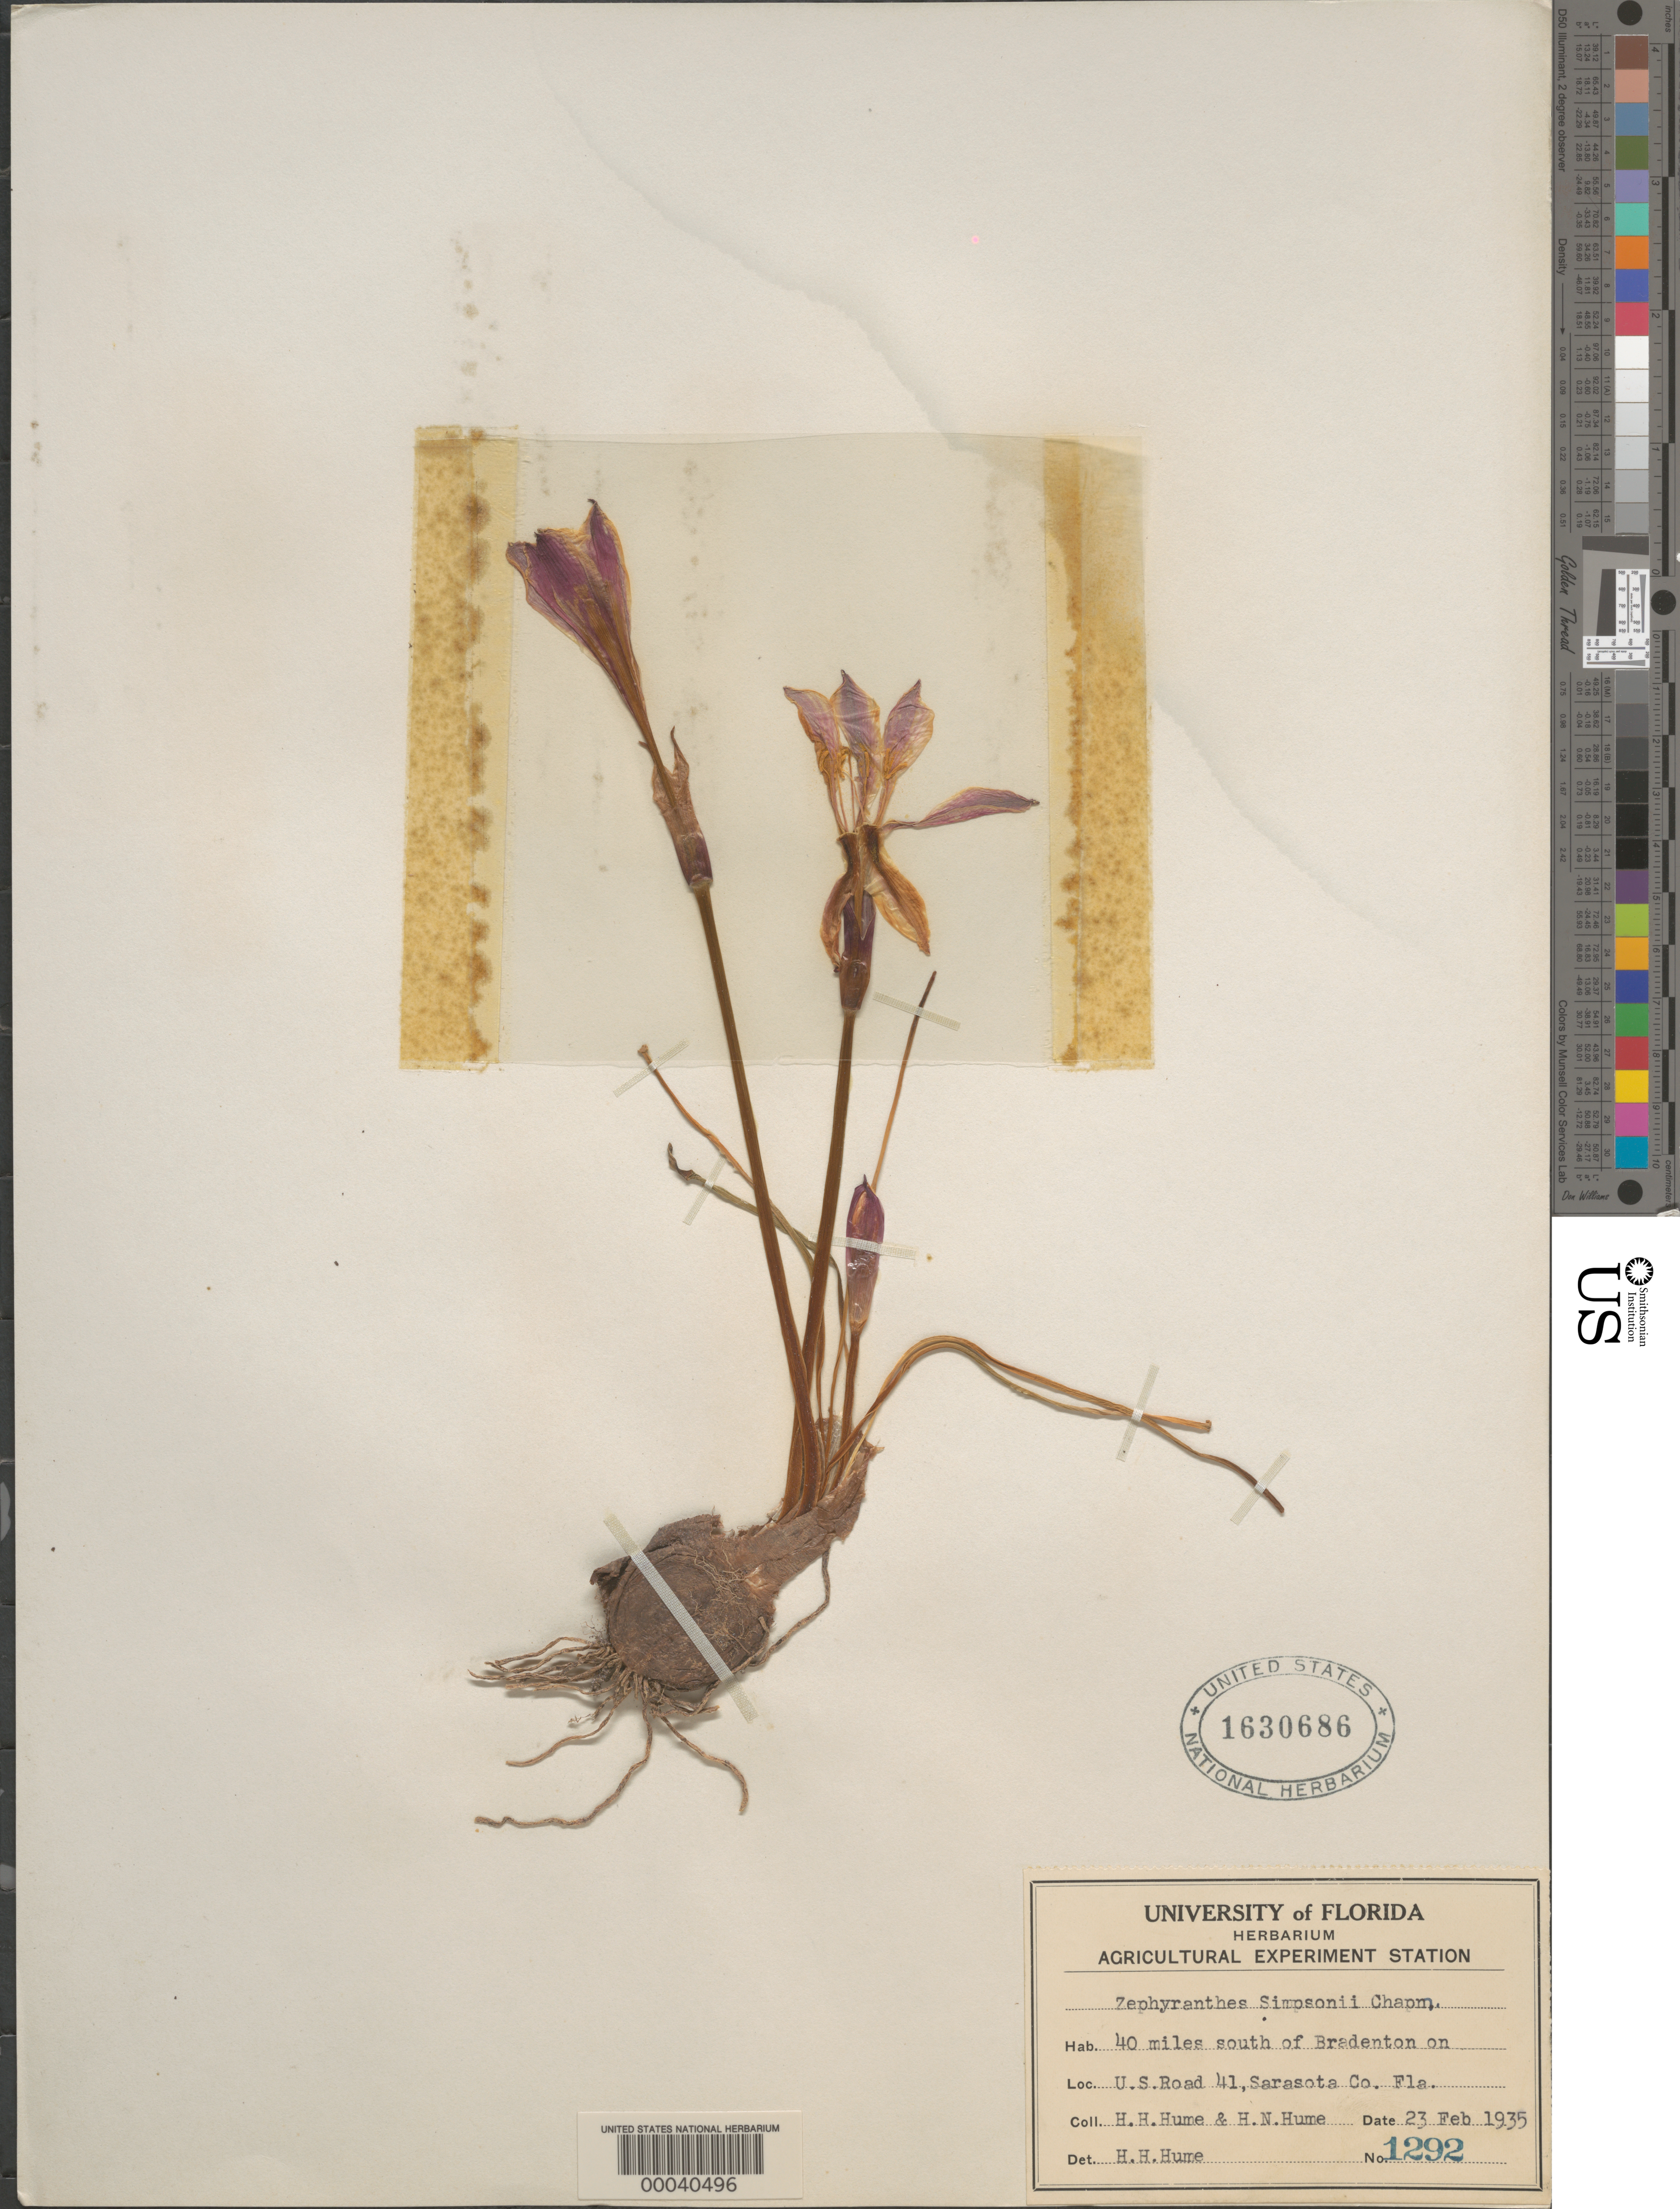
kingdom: Plantae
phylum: Tracheophyta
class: Liliopsida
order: Asparagales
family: Amaryllidaceae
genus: Zephyranthes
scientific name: Zephyranthes simpsonii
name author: Chapm.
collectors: H. Hume & H. Hume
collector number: Univ Of Fl Herb 1292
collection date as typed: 23 Feb 1935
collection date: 1935-02-23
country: United States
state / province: Florida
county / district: Sarasota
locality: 40 mi. s of bradenton on u.s. road 41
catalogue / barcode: US 1630686